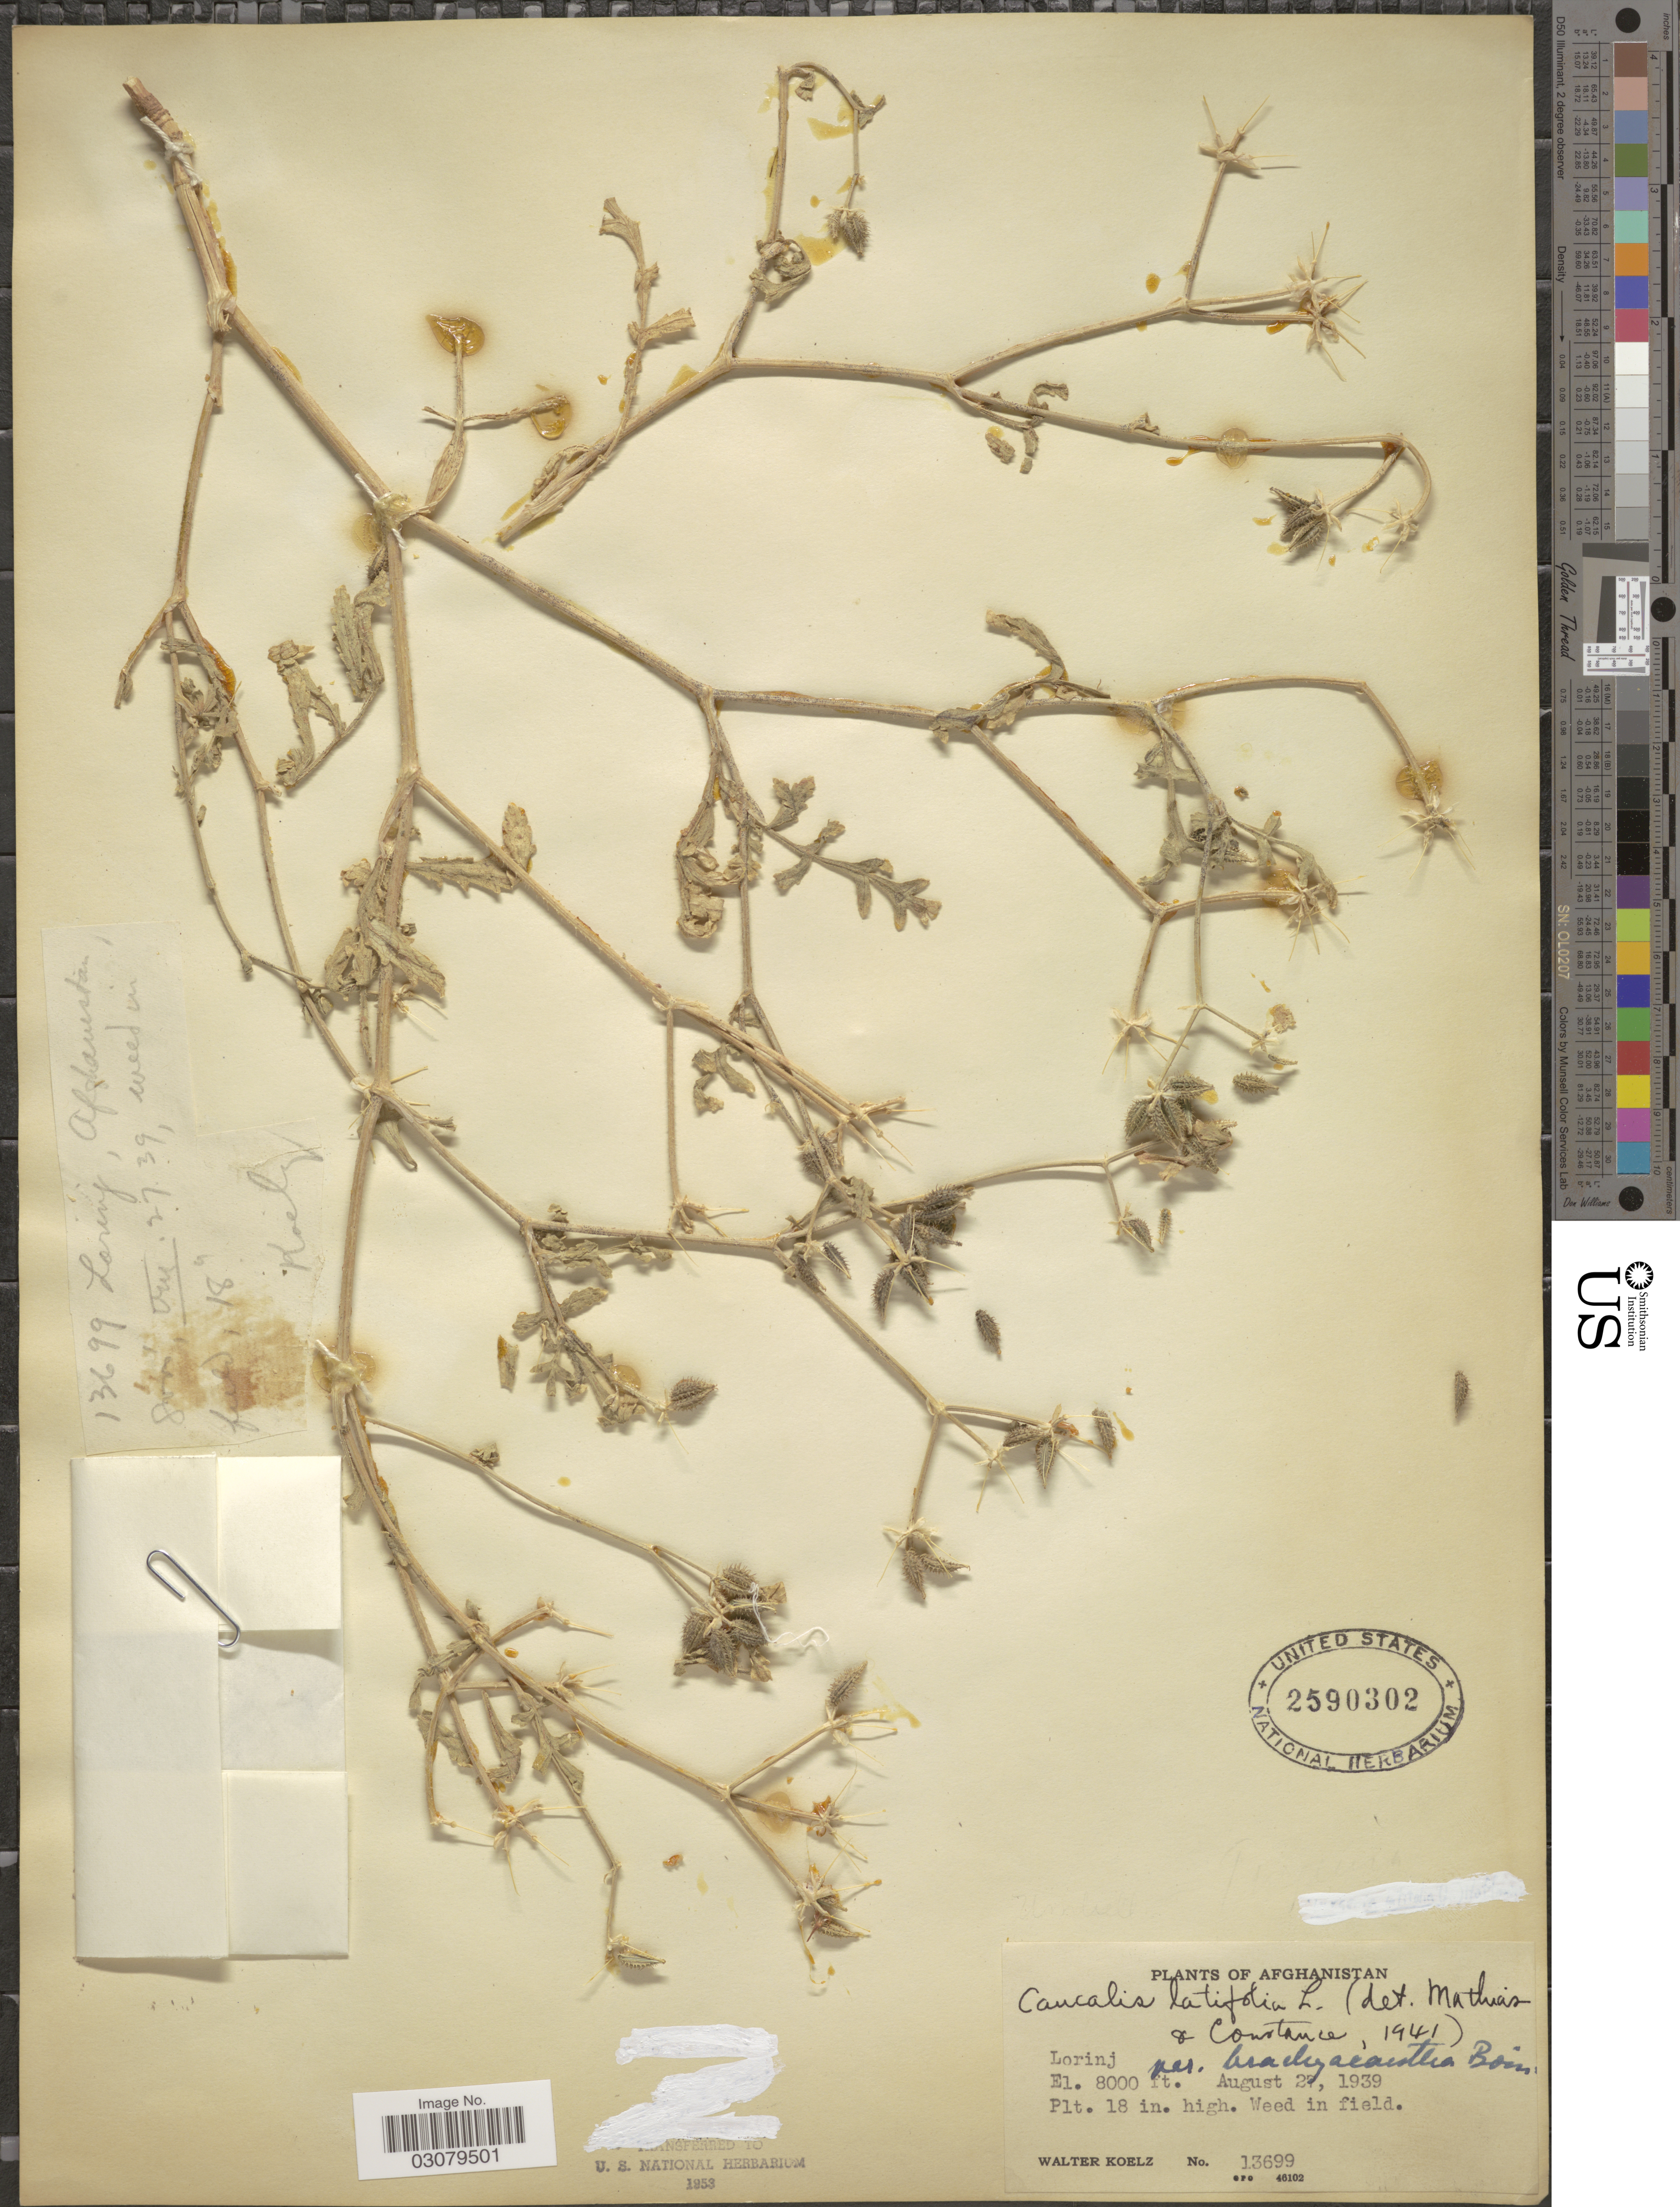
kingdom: Plantae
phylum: Tracheophyta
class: Magnoliopsida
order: Apiales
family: Apiaceae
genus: Turgenia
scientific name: Turgenia latifolia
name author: Hoffm.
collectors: W. N. Koelz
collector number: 13699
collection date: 1939-08-27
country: Afghanistan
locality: Lorinj.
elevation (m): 2438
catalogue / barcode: US 2590302